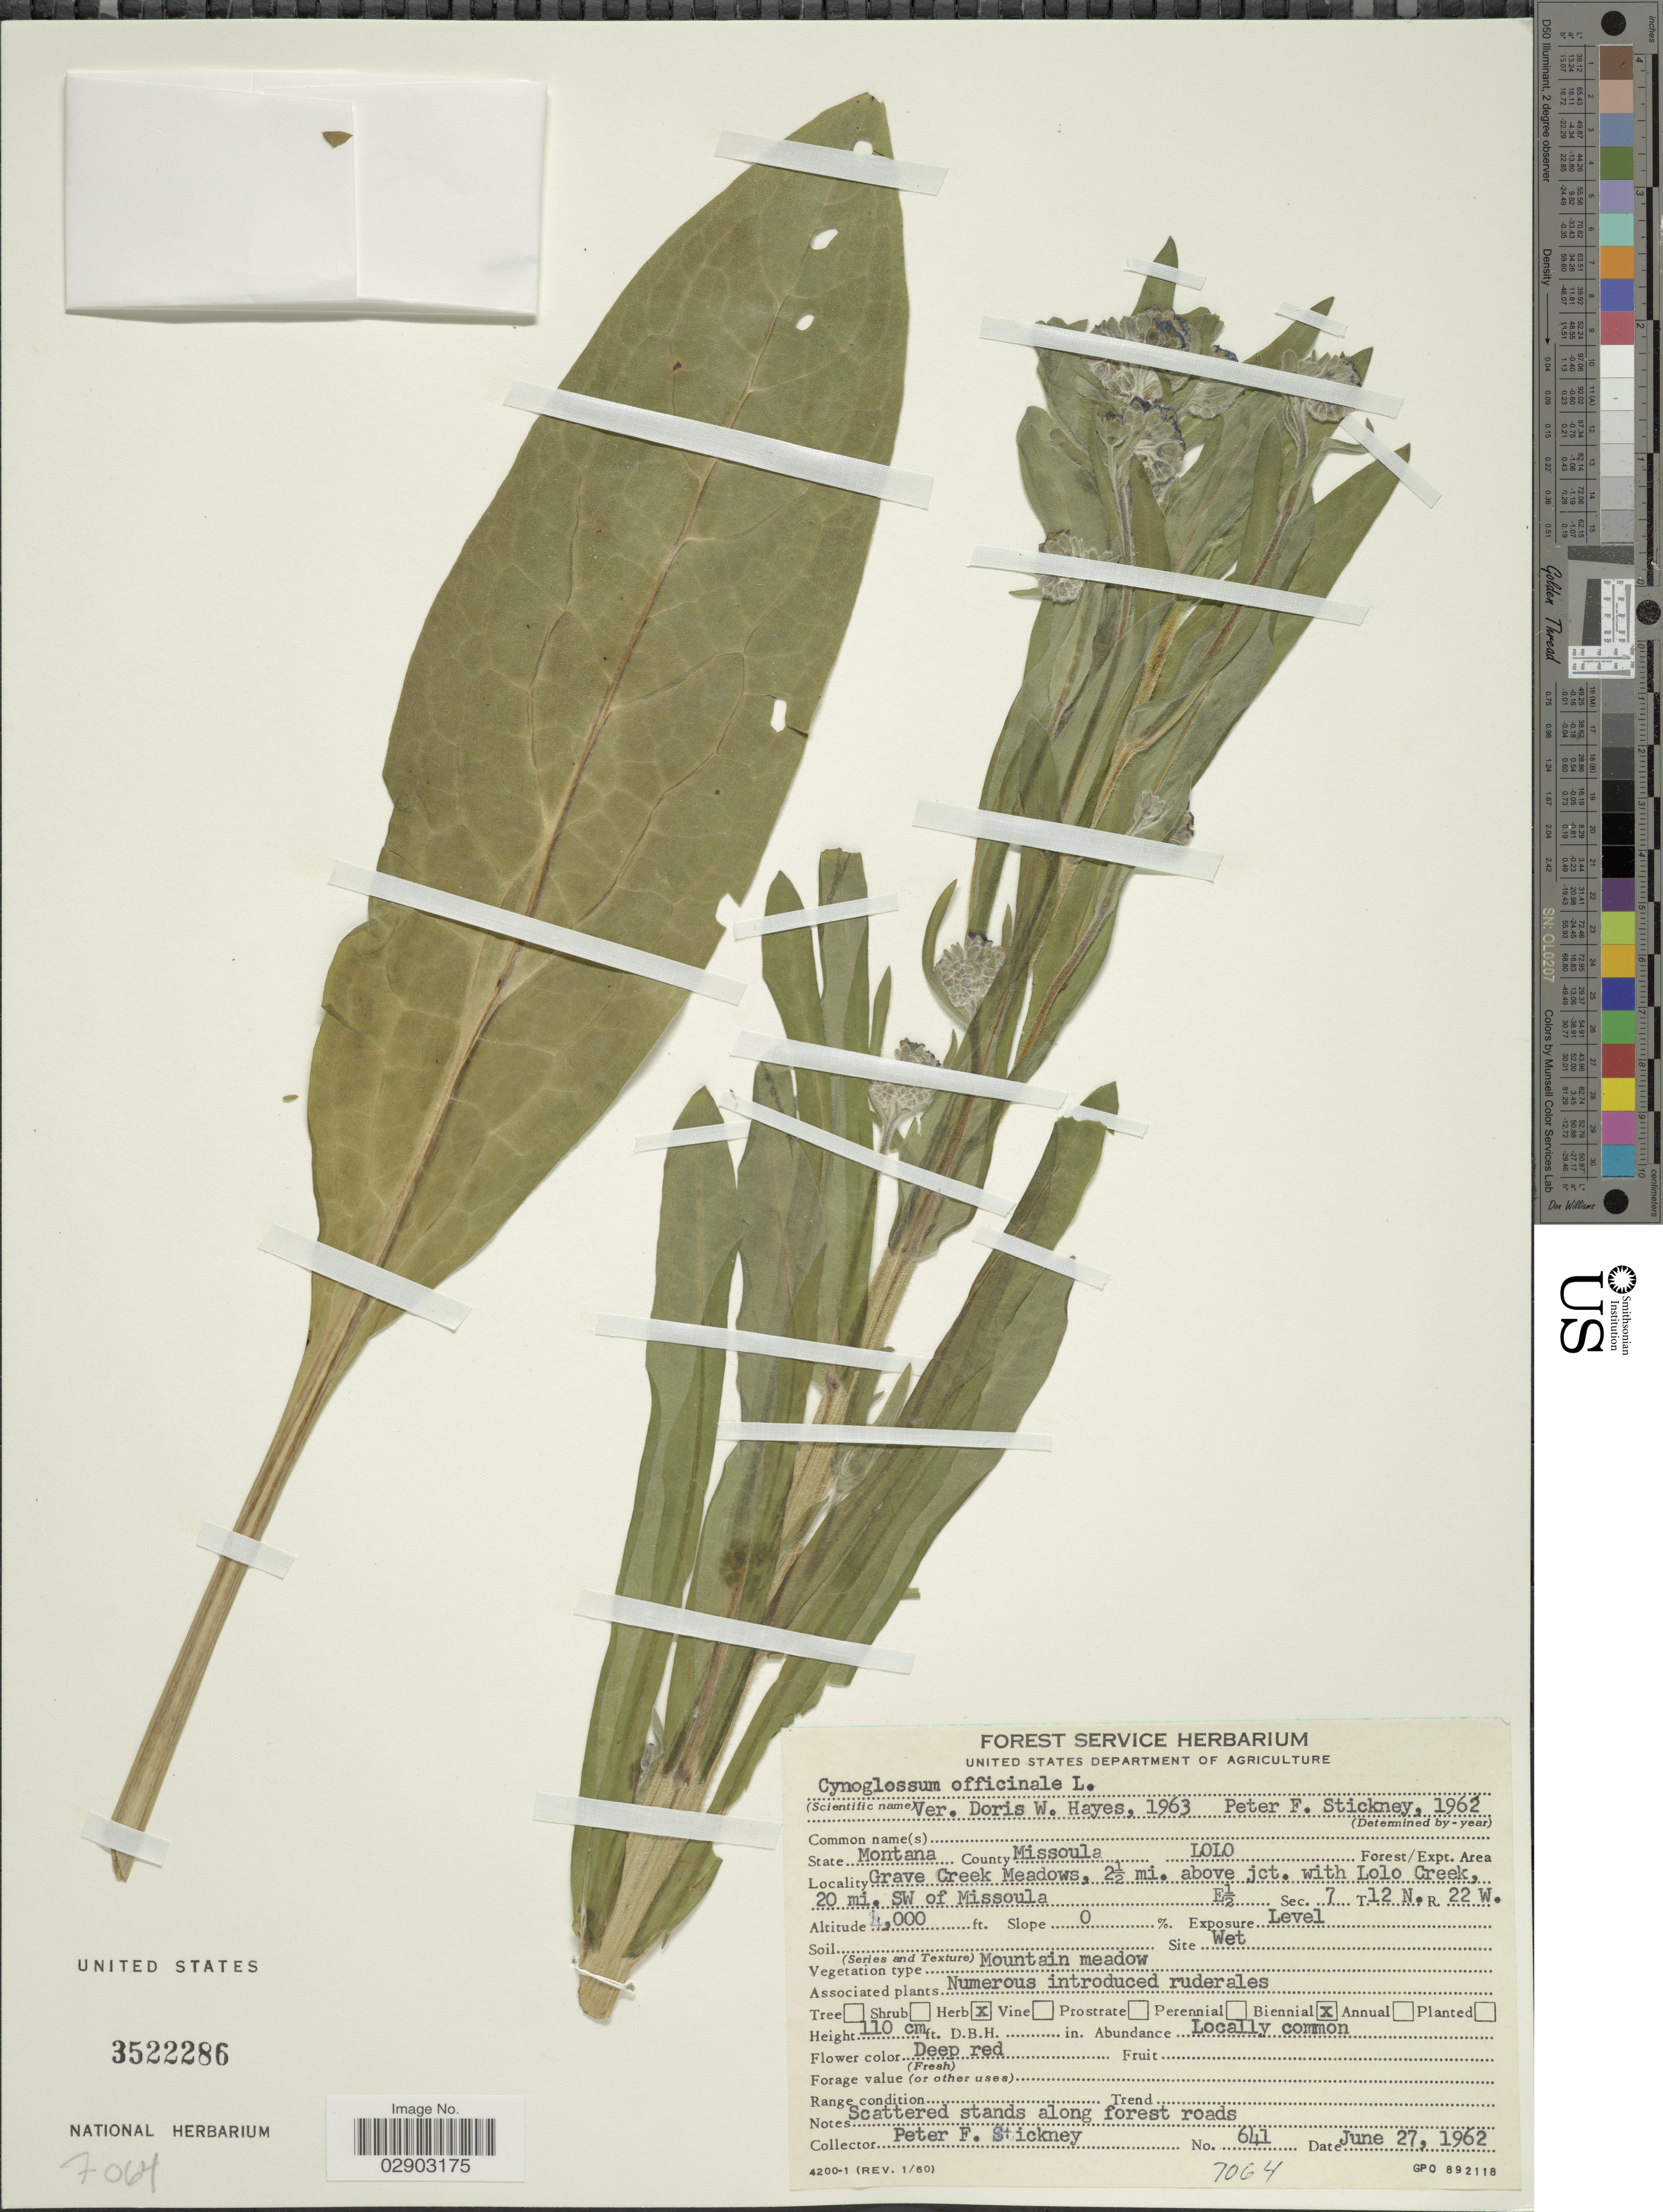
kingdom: Plantae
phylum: Tracheophyta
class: Magnoliopsida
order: Boraginales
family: Boraginaceae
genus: Cynoglossum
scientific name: Cynoglossum officinale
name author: L.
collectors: P. Stickney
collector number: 641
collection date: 1962-06-27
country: United States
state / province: Montana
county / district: Missoula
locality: Lolo Forest/Expt. Area. Grave Creek Meadows, 2½ mi. above jct. with Lolo Creek, 20 mi. SW of Missoula E½ Sec. 7 T 12 N. R. 22 W.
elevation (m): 1219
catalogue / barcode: US 3522286